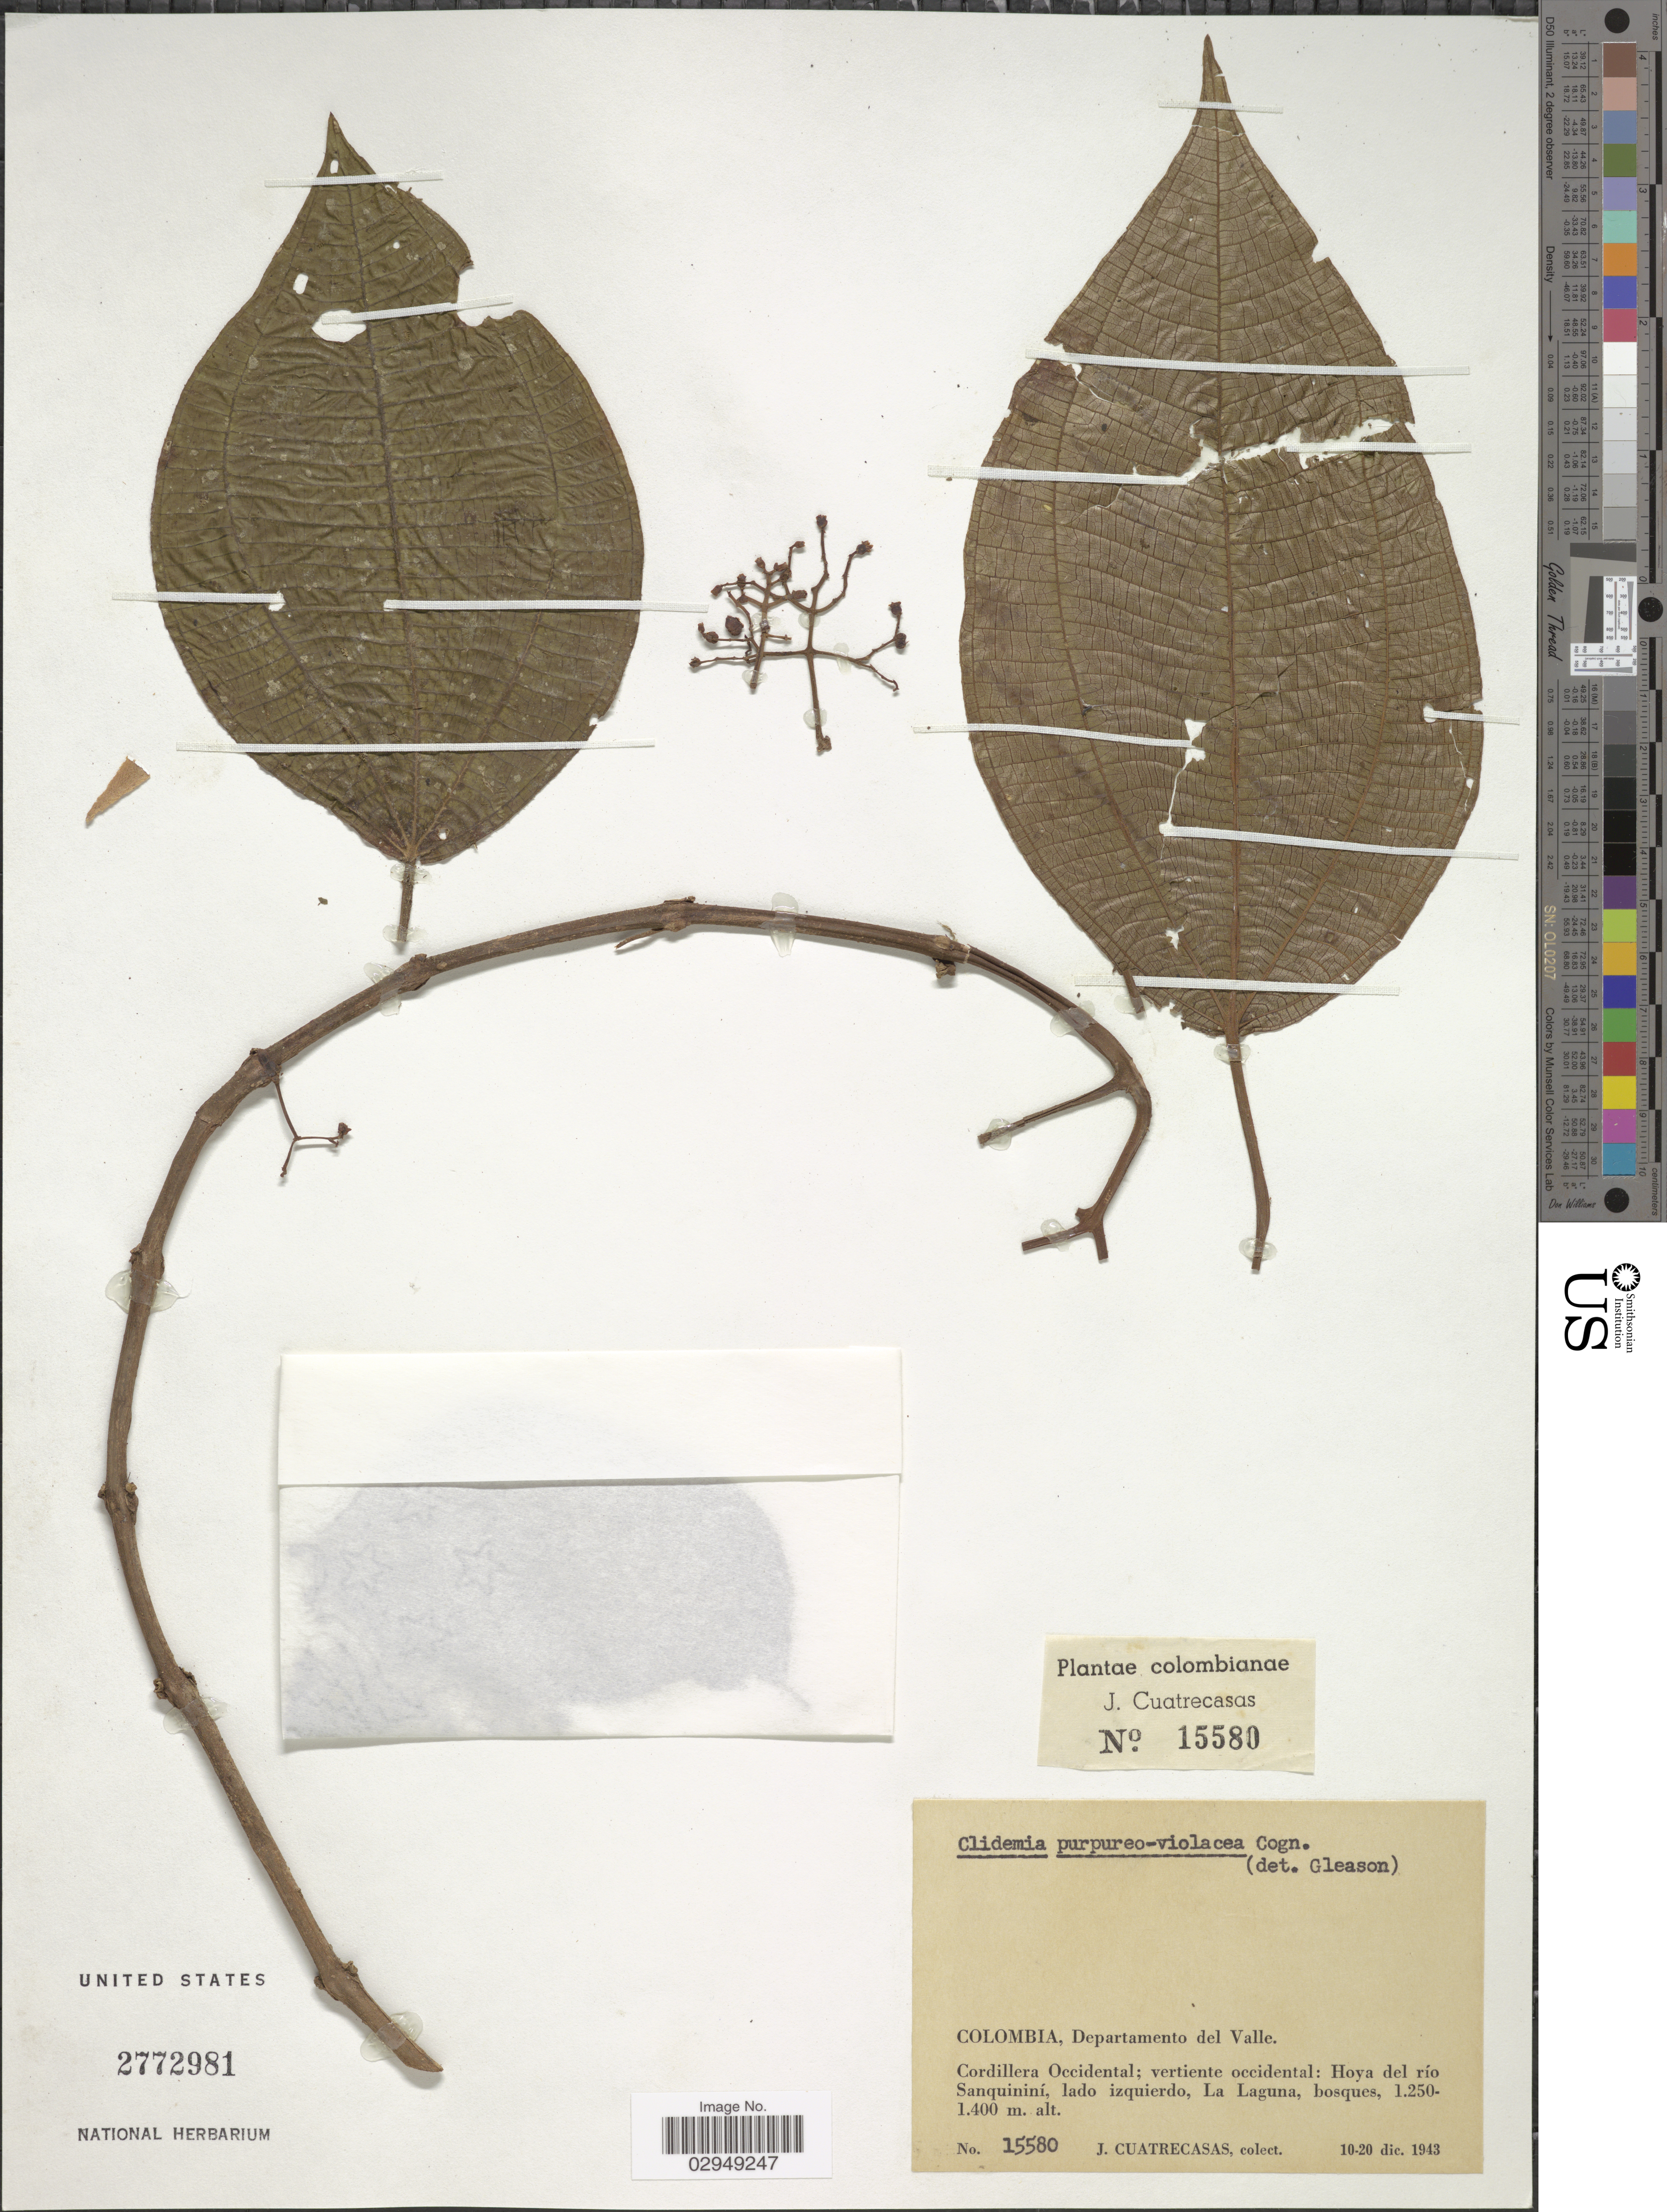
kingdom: Plantae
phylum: Tracheophyta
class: Magnoliopsida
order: Myrtales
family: Melastomataceae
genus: Clidemia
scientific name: Clidemia discolor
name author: (Triana) Cogn.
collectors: J. Cuatrecasas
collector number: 15580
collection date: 1943-12-10/1943-12-20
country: Colombia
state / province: Valle del Cauca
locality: Departamento del Valle, Cordillera Occidental, vertiente occidental, Hoya del río Sanquininí, lado izquierdo, La Laguna.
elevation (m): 1250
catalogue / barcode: US 2772981